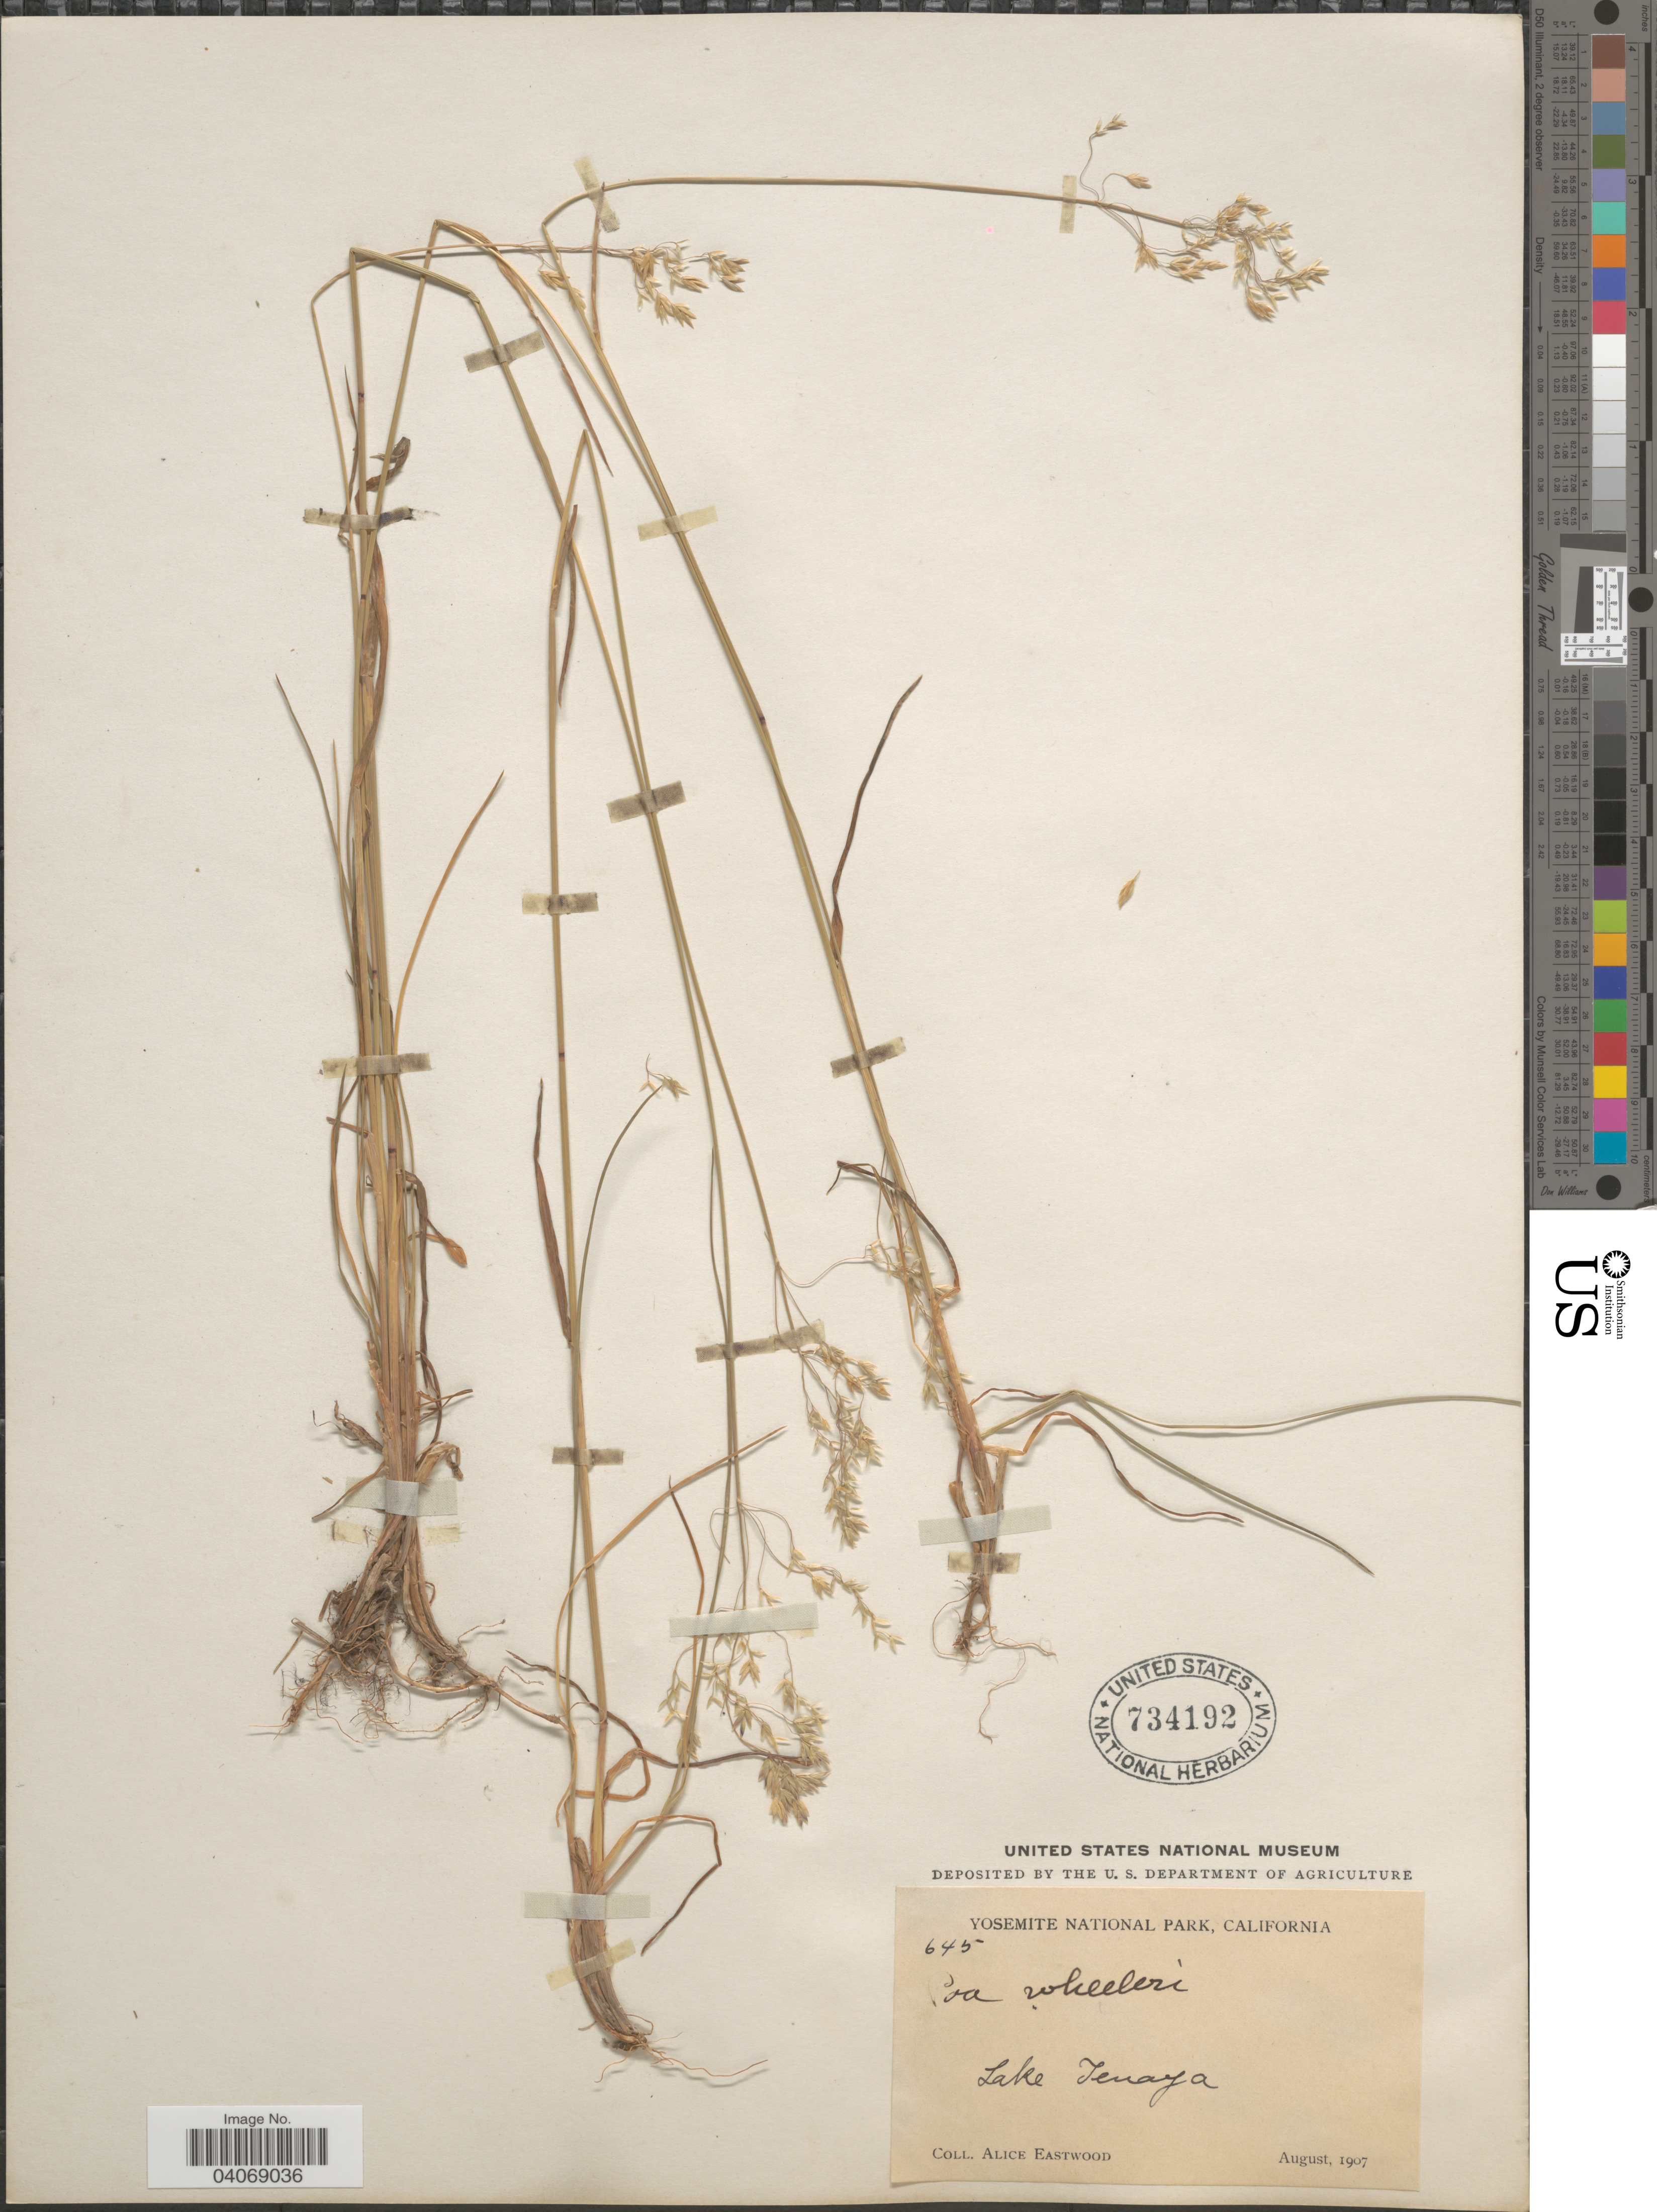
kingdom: Plantae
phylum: Tracheophyta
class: Liliopsida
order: Poales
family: Poaceae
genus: Poa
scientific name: Poa wheeleri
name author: Vasey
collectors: A. Eastwood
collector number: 645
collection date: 1907-08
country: United States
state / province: California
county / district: Mariposa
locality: Yosemite National Park. Lake Tenaya.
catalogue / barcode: US 734192